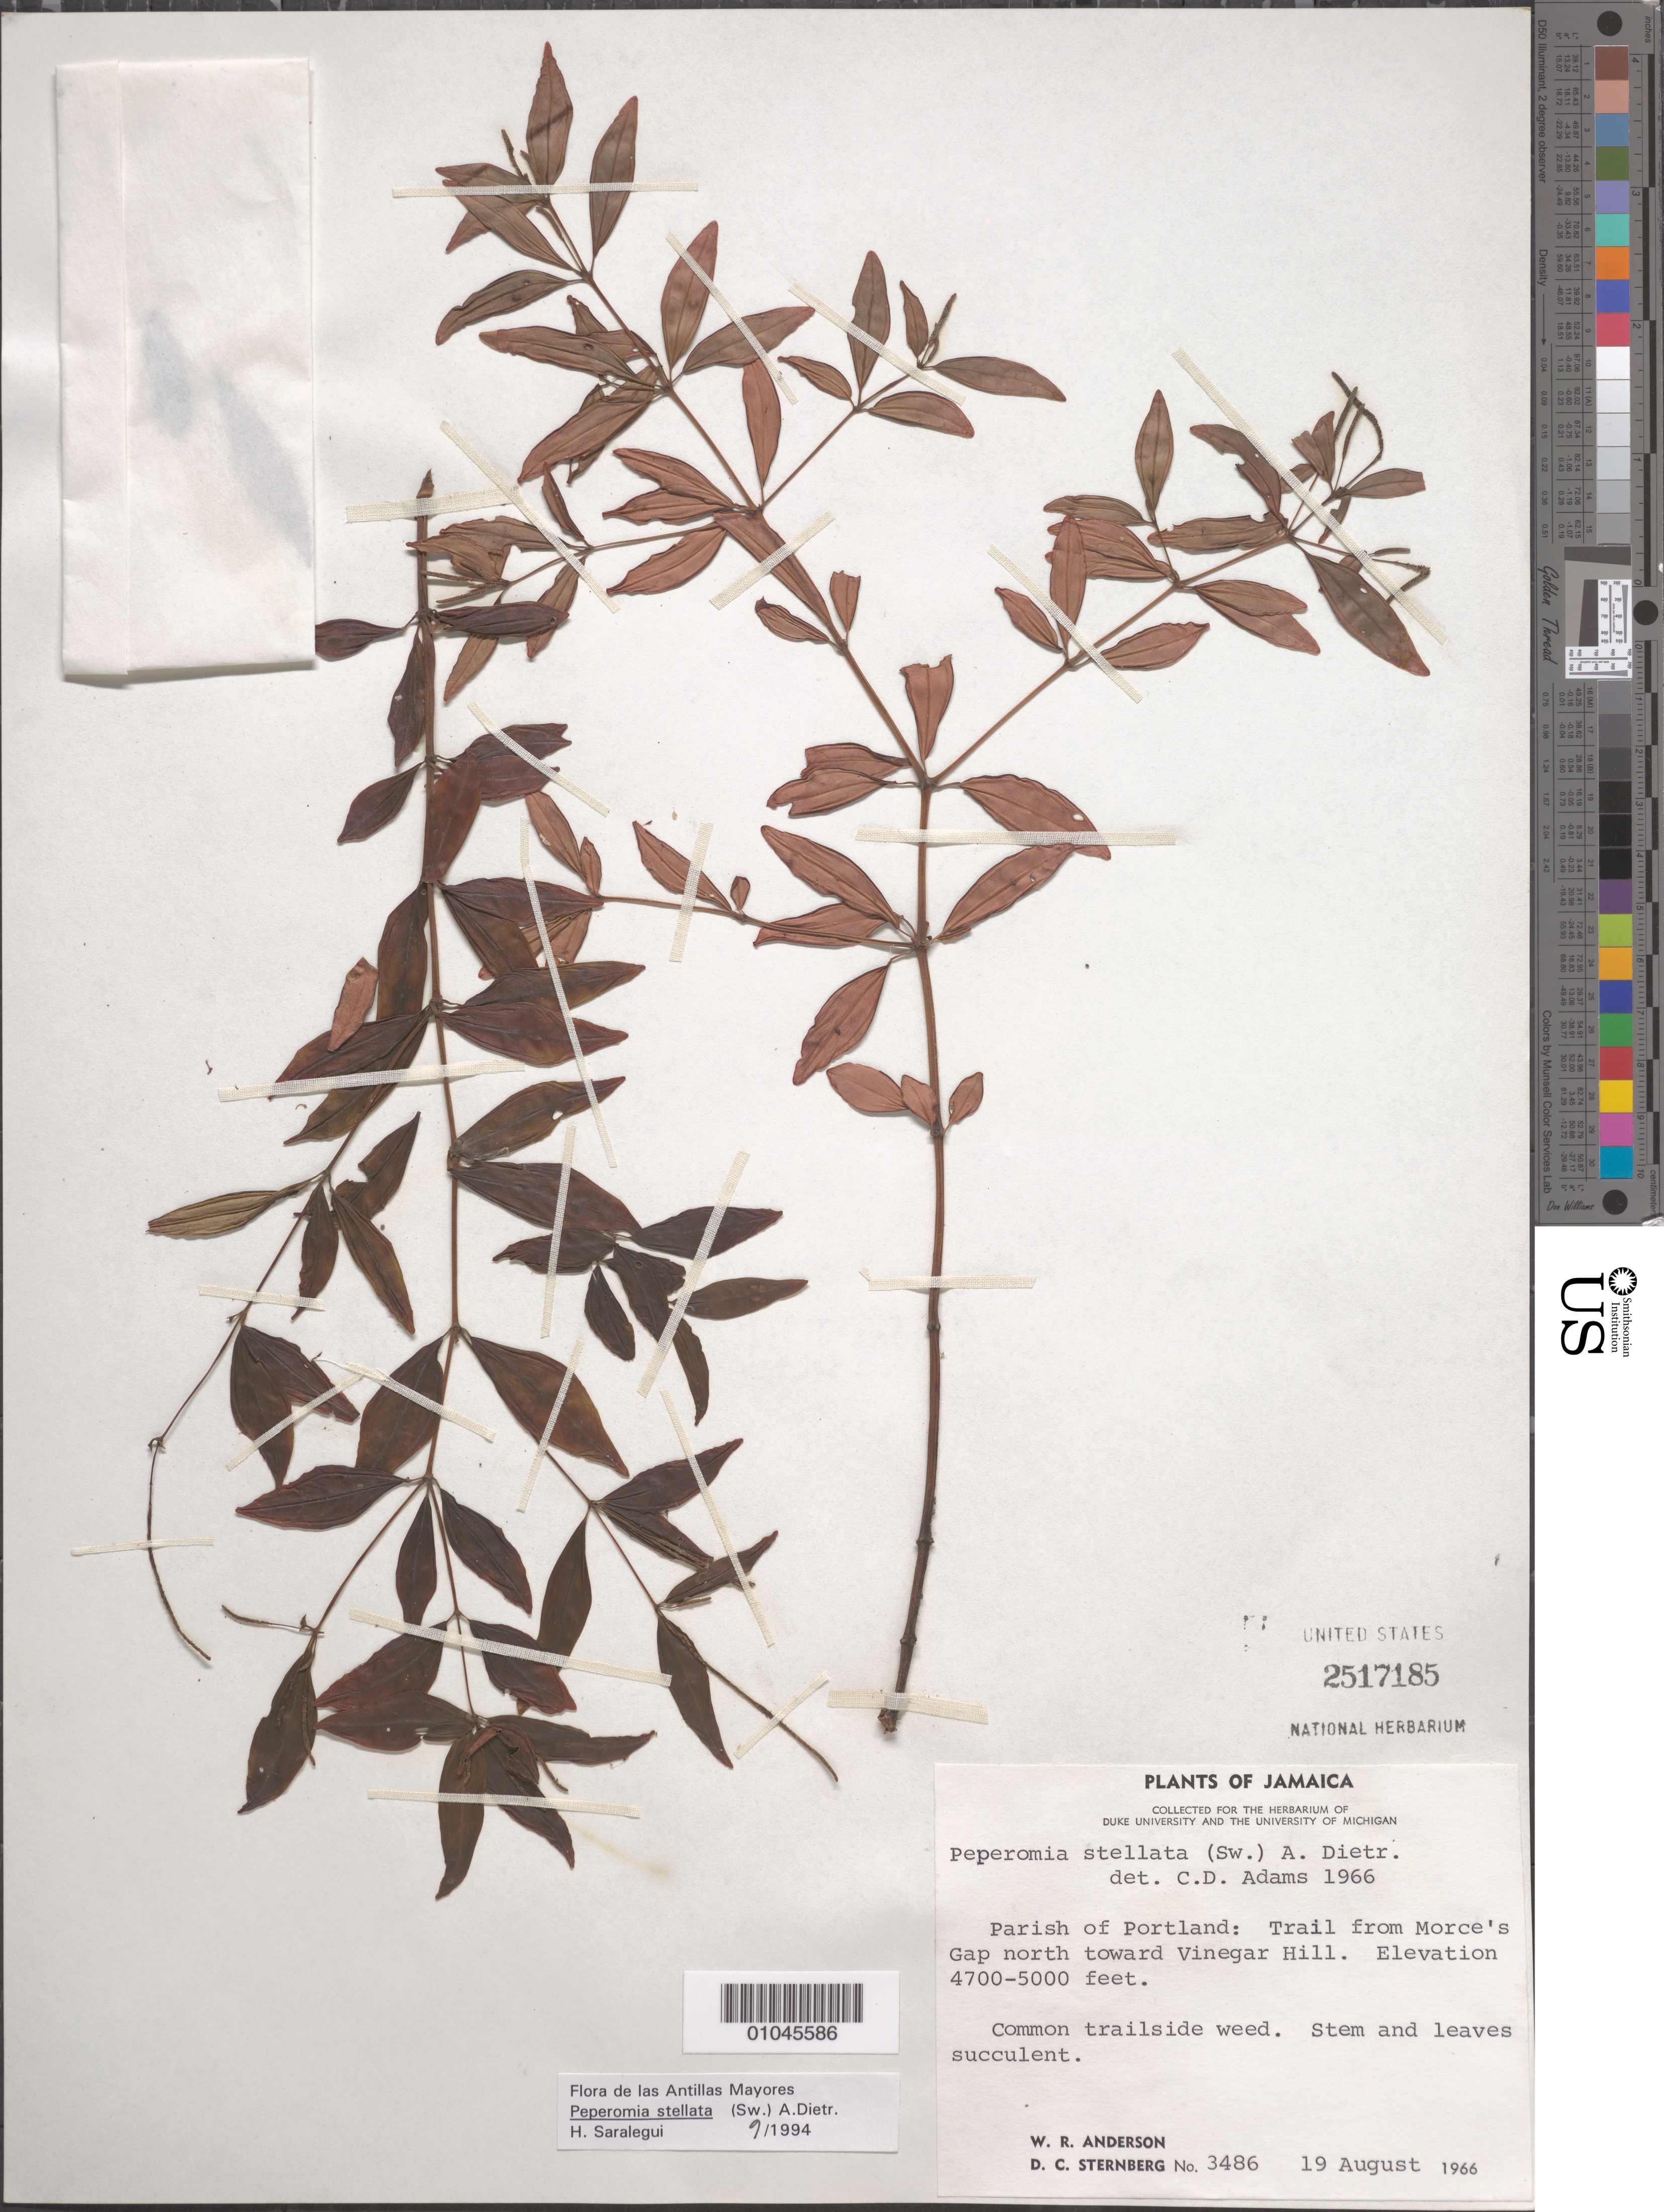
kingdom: Plantae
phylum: Tracheophyta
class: Magnoliopsida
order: Piperales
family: Piperaceae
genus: Peperomia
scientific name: Peperomia stellata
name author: (Sw.) A. Dietr.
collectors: W. R. Anderson & D. Sternberg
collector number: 3486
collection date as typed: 19 Aug 1966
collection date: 1966-08-19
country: Jamaica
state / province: Portland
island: Jamaica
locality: Trail from Morce's Gap North toward Vinegar Hill. Common trailside weed. Stem and leaves succulent.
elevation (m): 1433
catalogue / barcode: US 2517185